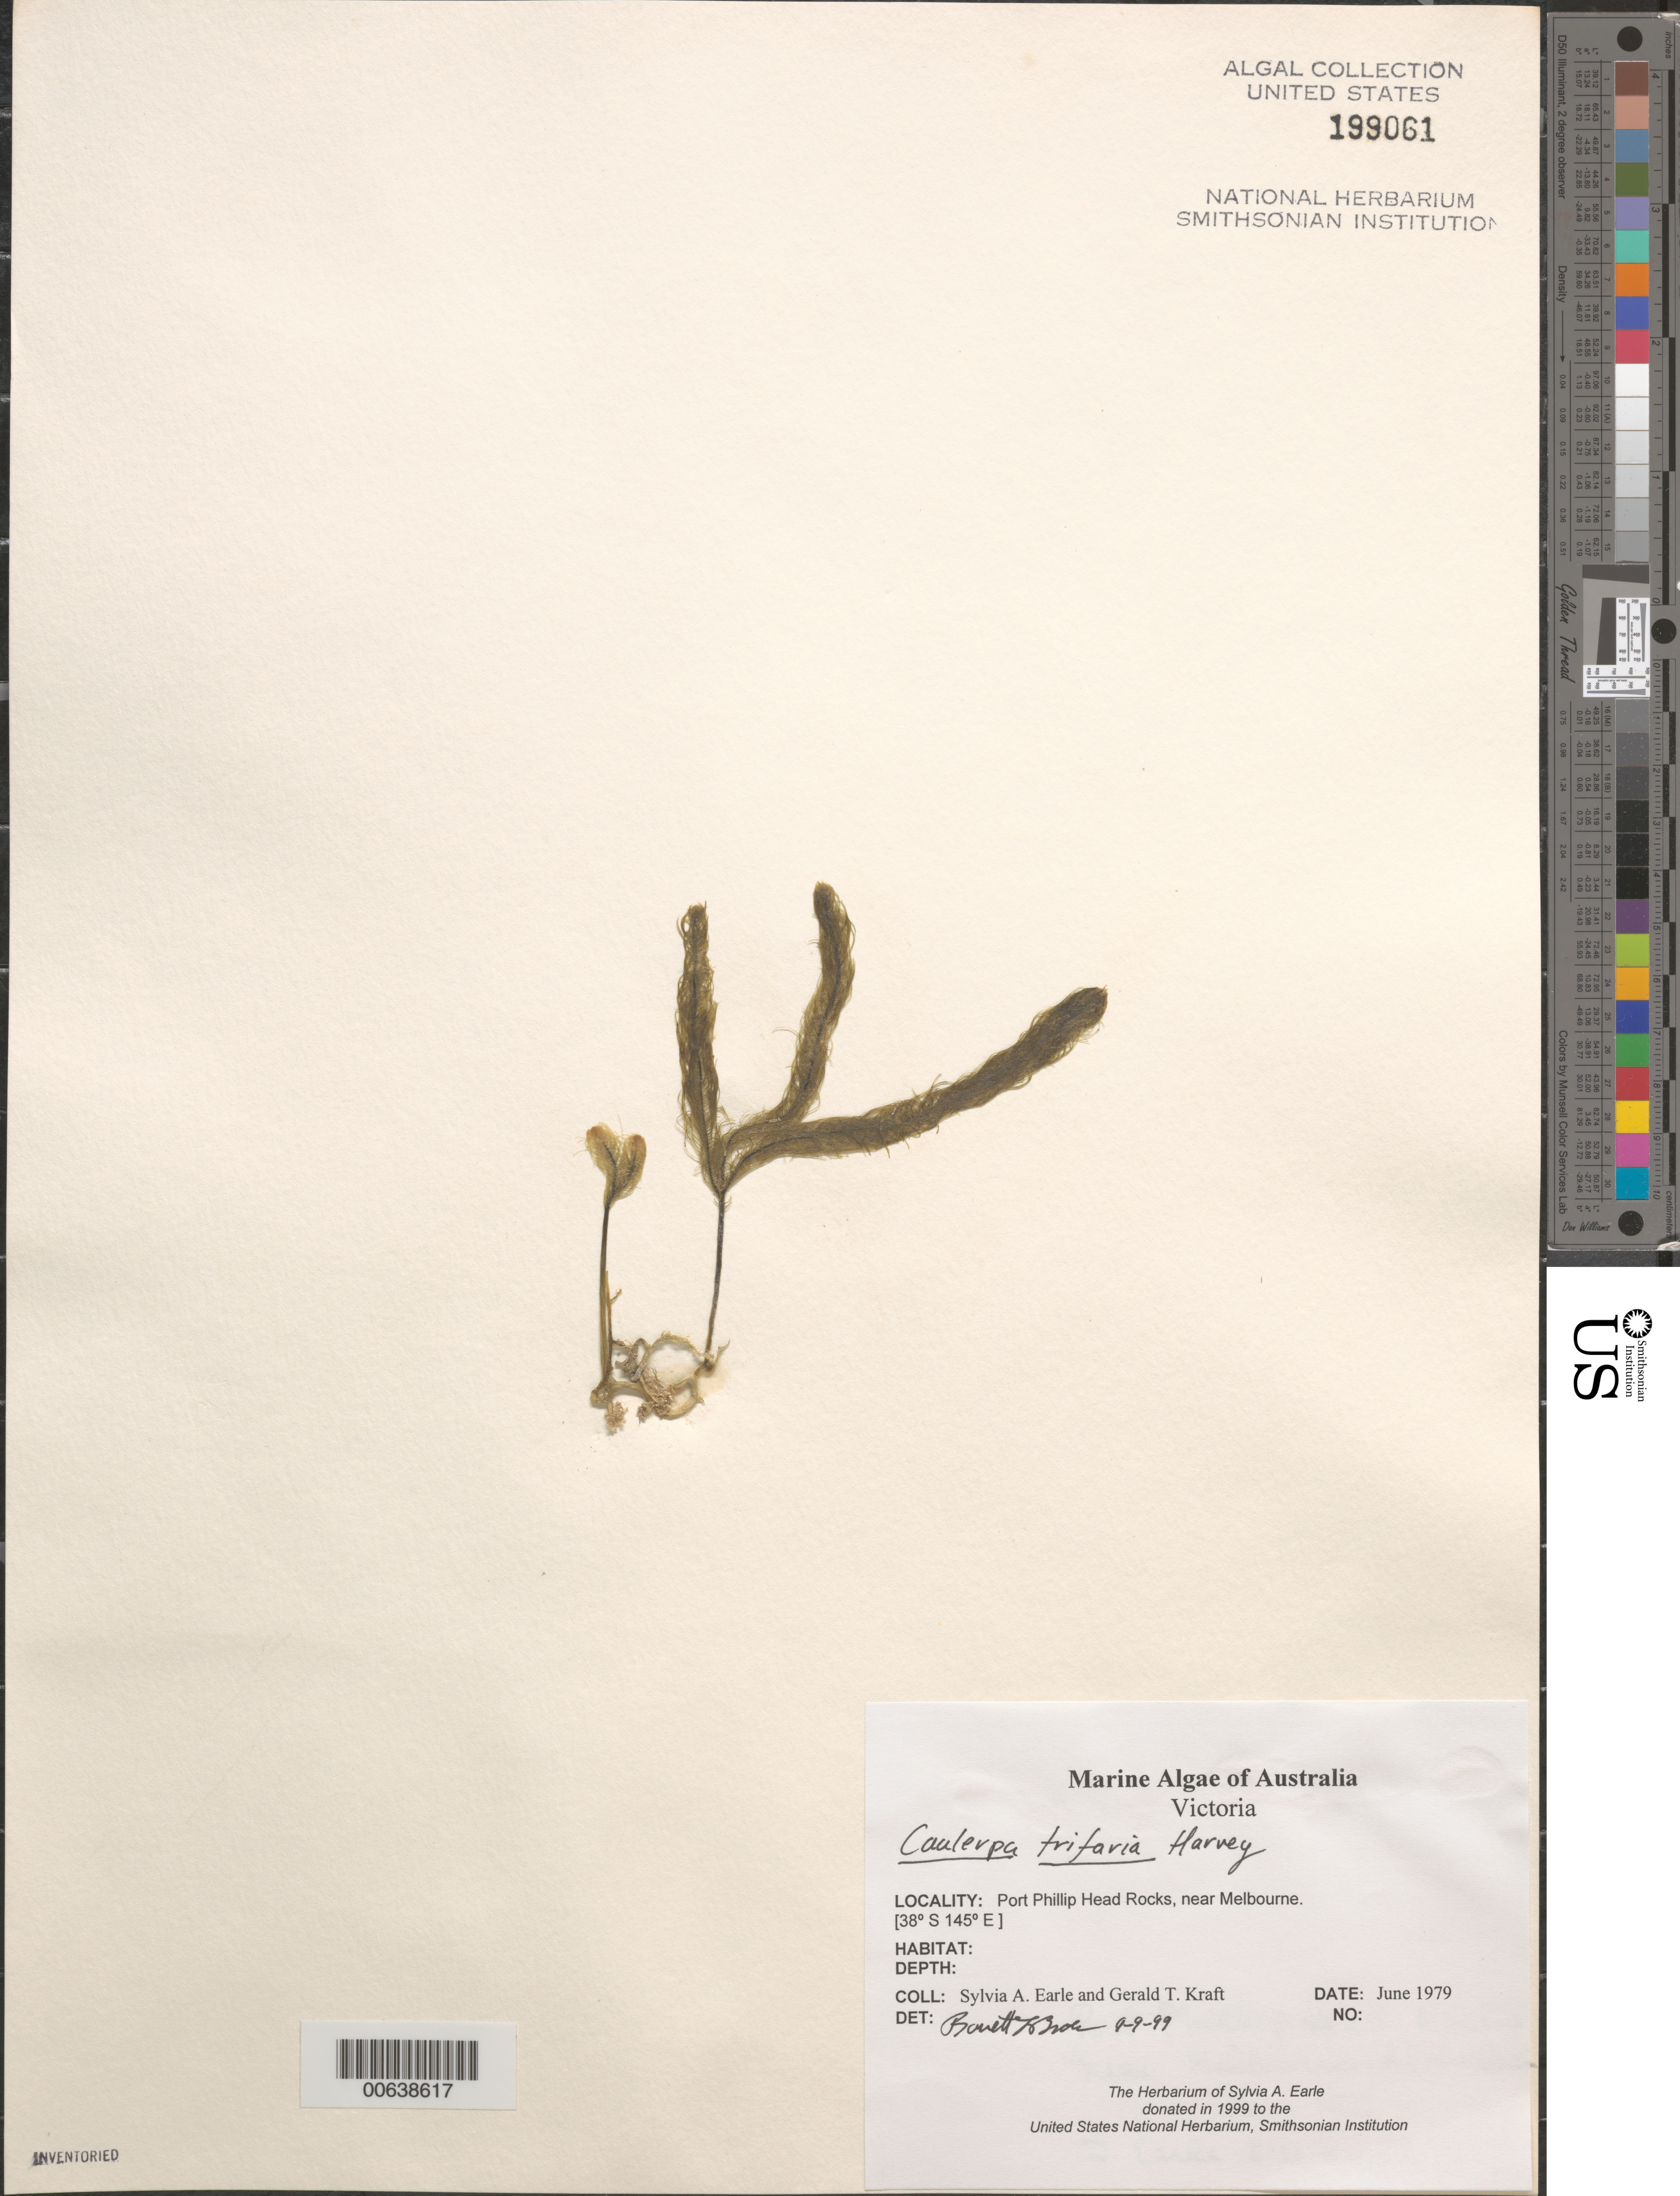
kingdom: Plantae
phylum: Chlorophyta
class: Ulvophyceae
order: Bryopsidales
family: Caulerpaceae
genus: Caulerpa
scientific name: Caulerpa trifaria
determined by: Brooks, B. L., (BOT), Smithsonian Institution - National Museum of Natural History (UNITED STATES)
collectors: S. A. Earle & G. T. Kraft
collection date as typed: Jun 1979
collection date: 1979-06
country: Australia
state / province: Victoria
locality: Port Phillip Head Rocks, near Melbourne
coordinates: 38 S, 145 E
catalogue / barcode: US 199061